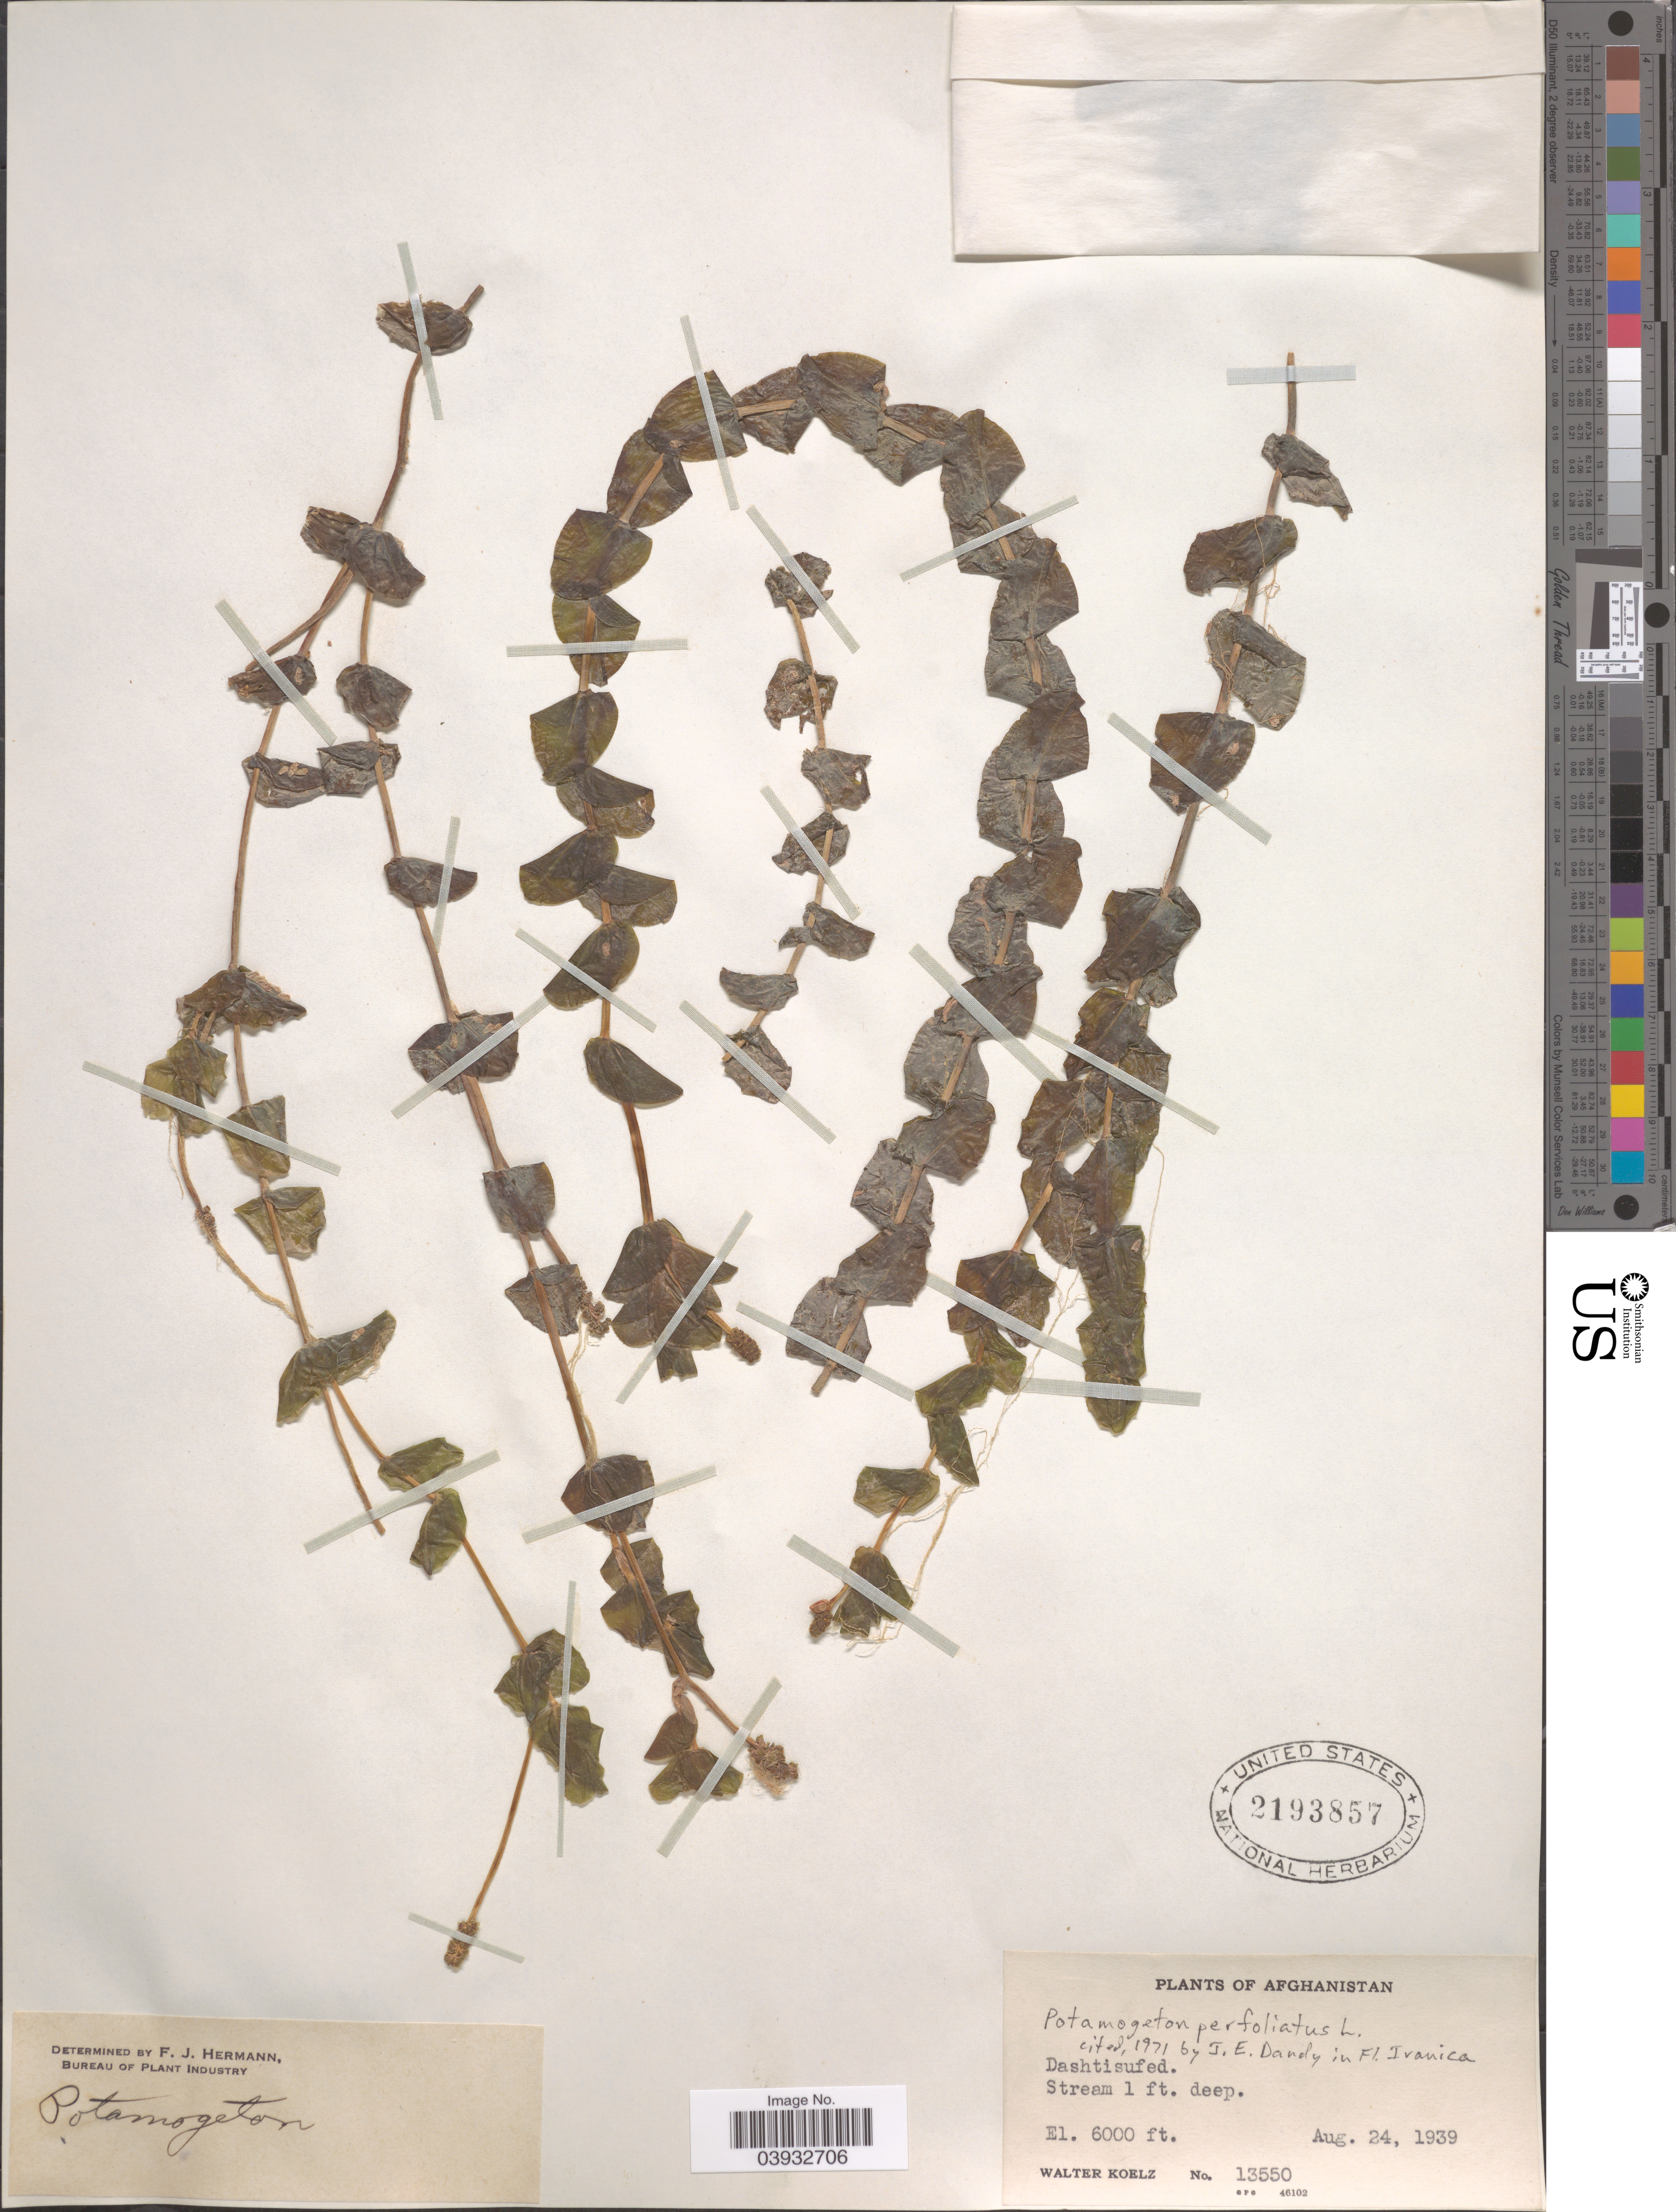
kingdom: Plantae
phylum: Tracheophyta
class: Liliopsida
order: Alismatales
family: Potamogetonaceae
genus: Potamogeton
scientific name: Potamogeton perfoliatus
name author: L.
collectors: W. N. Koelz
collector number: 13550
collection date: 1939-08-24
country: Afghanistan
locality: Dashtisufed.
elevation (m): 1829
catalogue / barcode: US 2193857